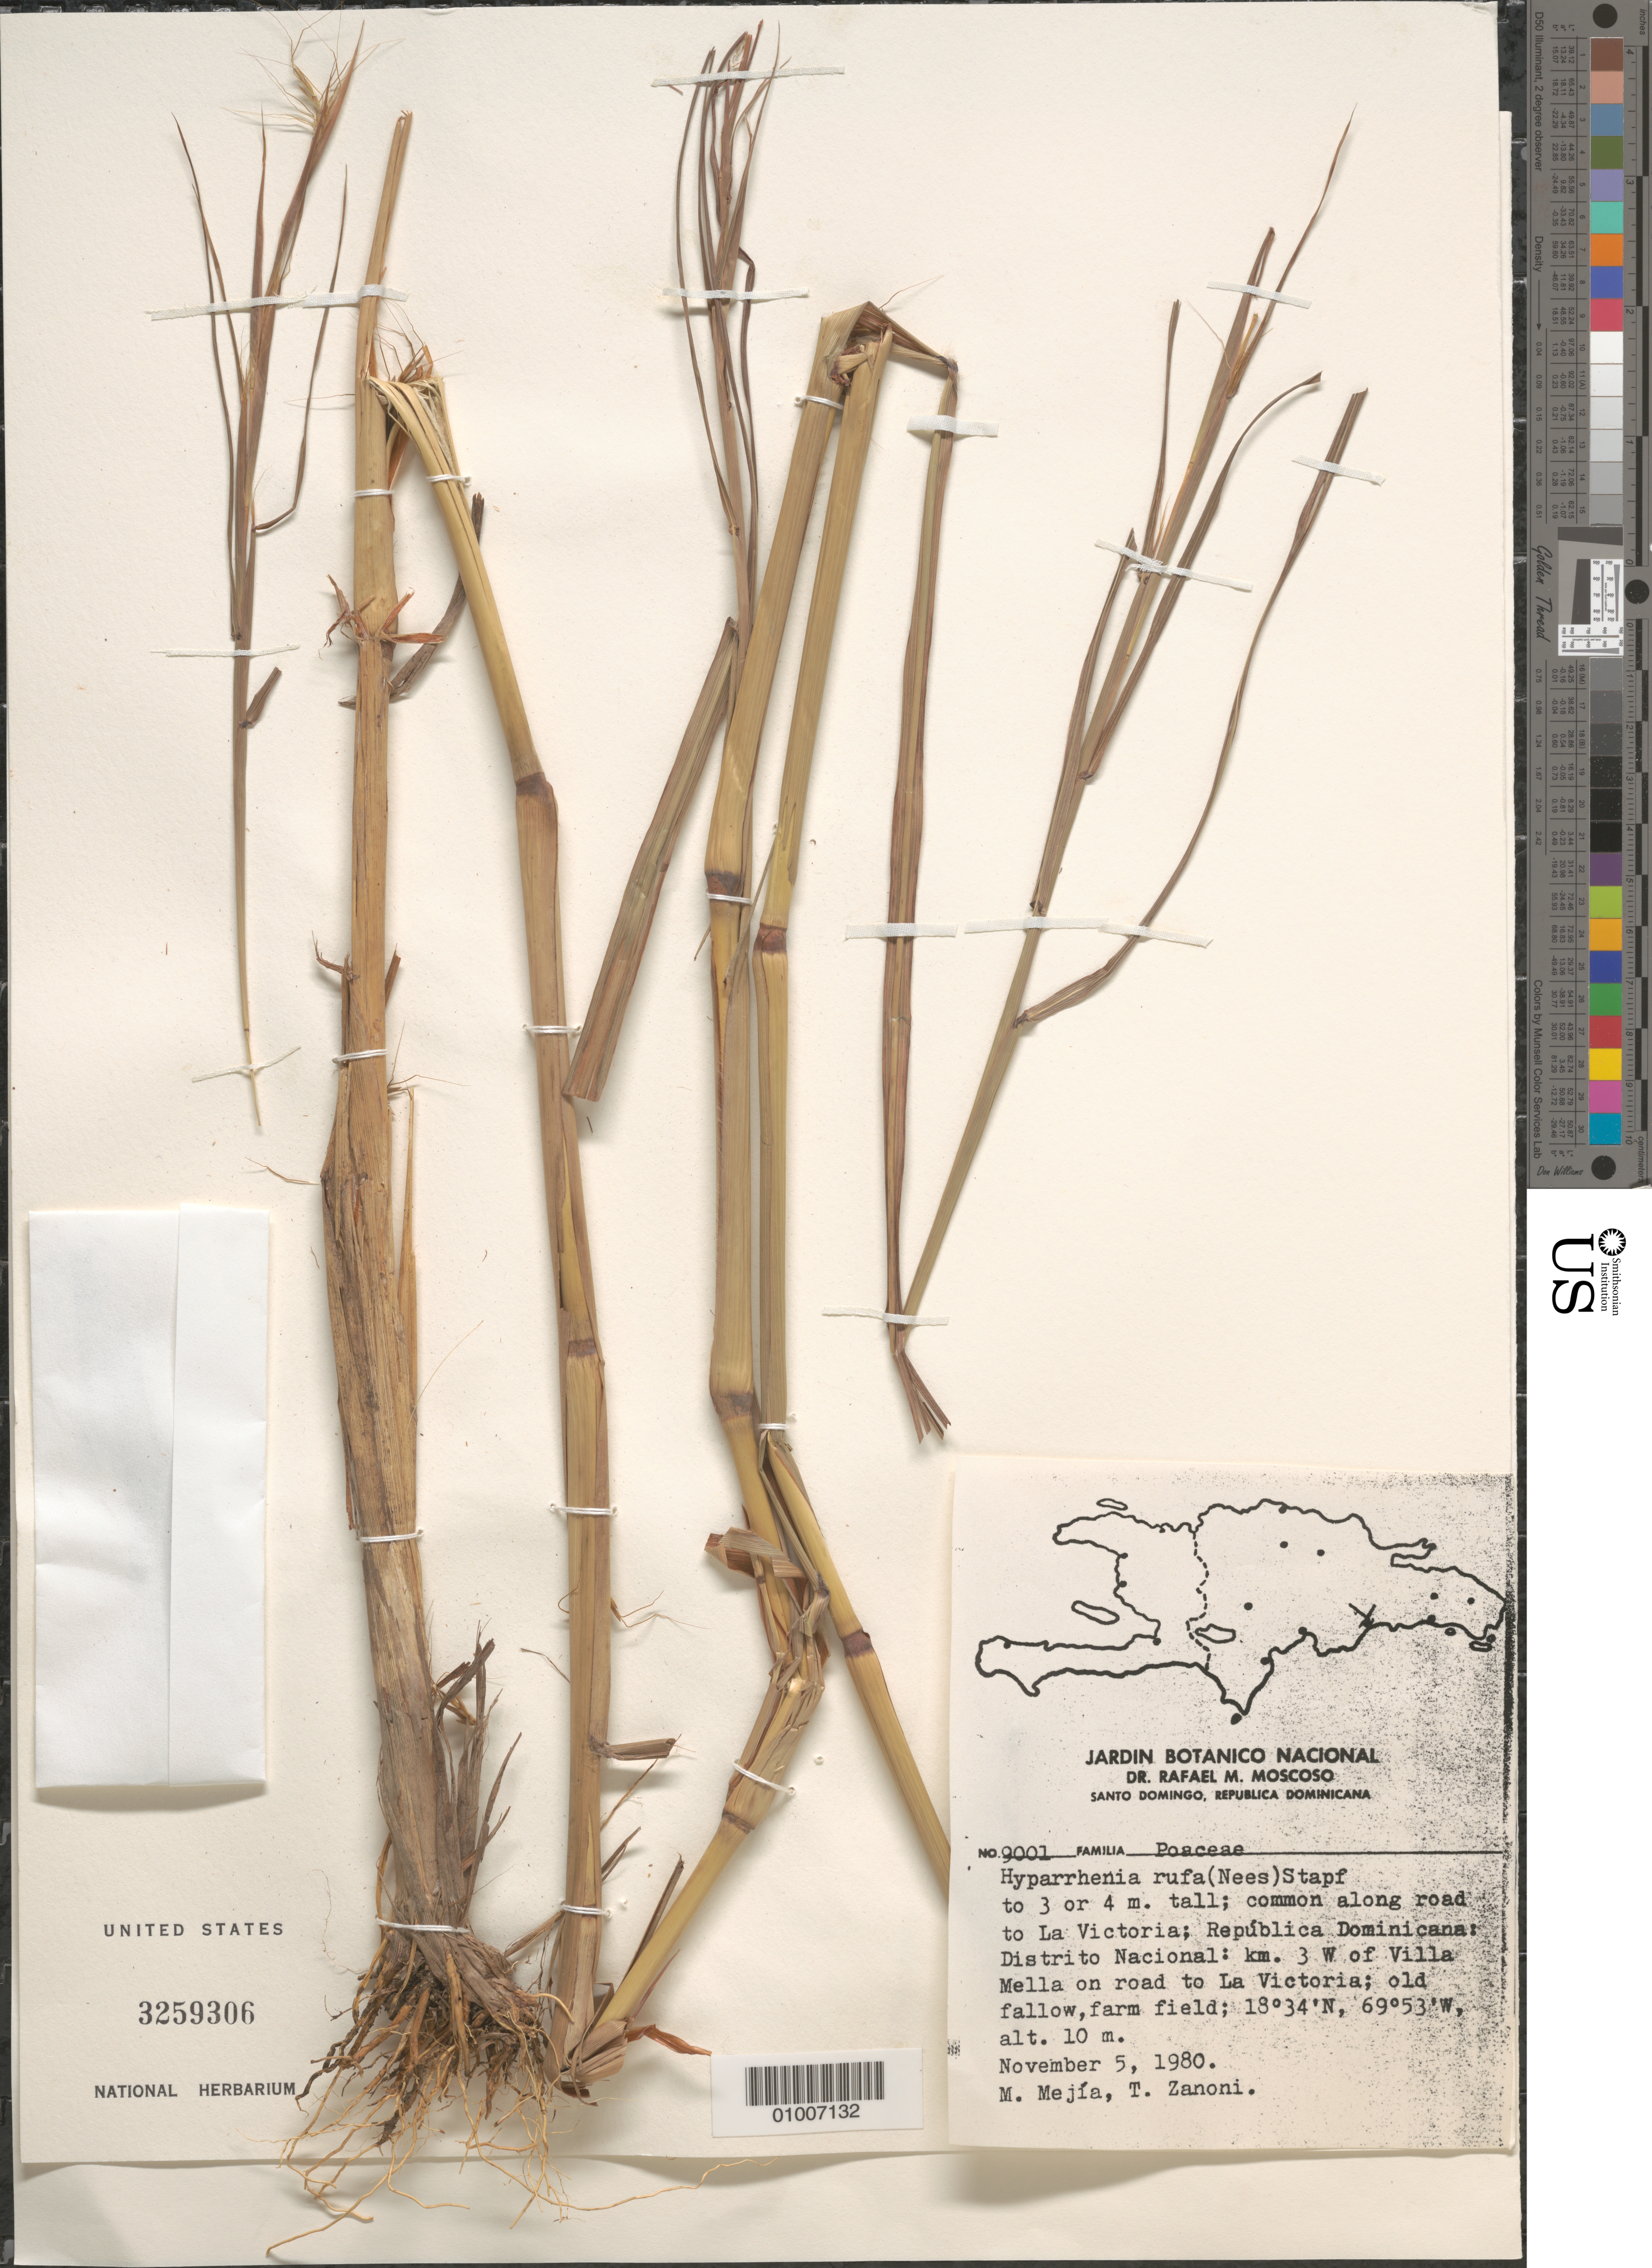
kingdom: Plantae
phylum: Tracheophyta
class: Liliopsida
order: Poales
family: Poaceae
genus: Hyparrhenia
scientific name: Hyparrhenia rufa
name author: (Nees) Stapf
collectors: T. A. Zanoni & M. Mejia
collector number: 9001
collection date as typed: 05 Nov 1980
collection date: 1980-11-05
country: Dominican Republic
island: Hispaniola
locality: Villa Mella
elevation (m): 10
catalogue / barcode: US 3259306